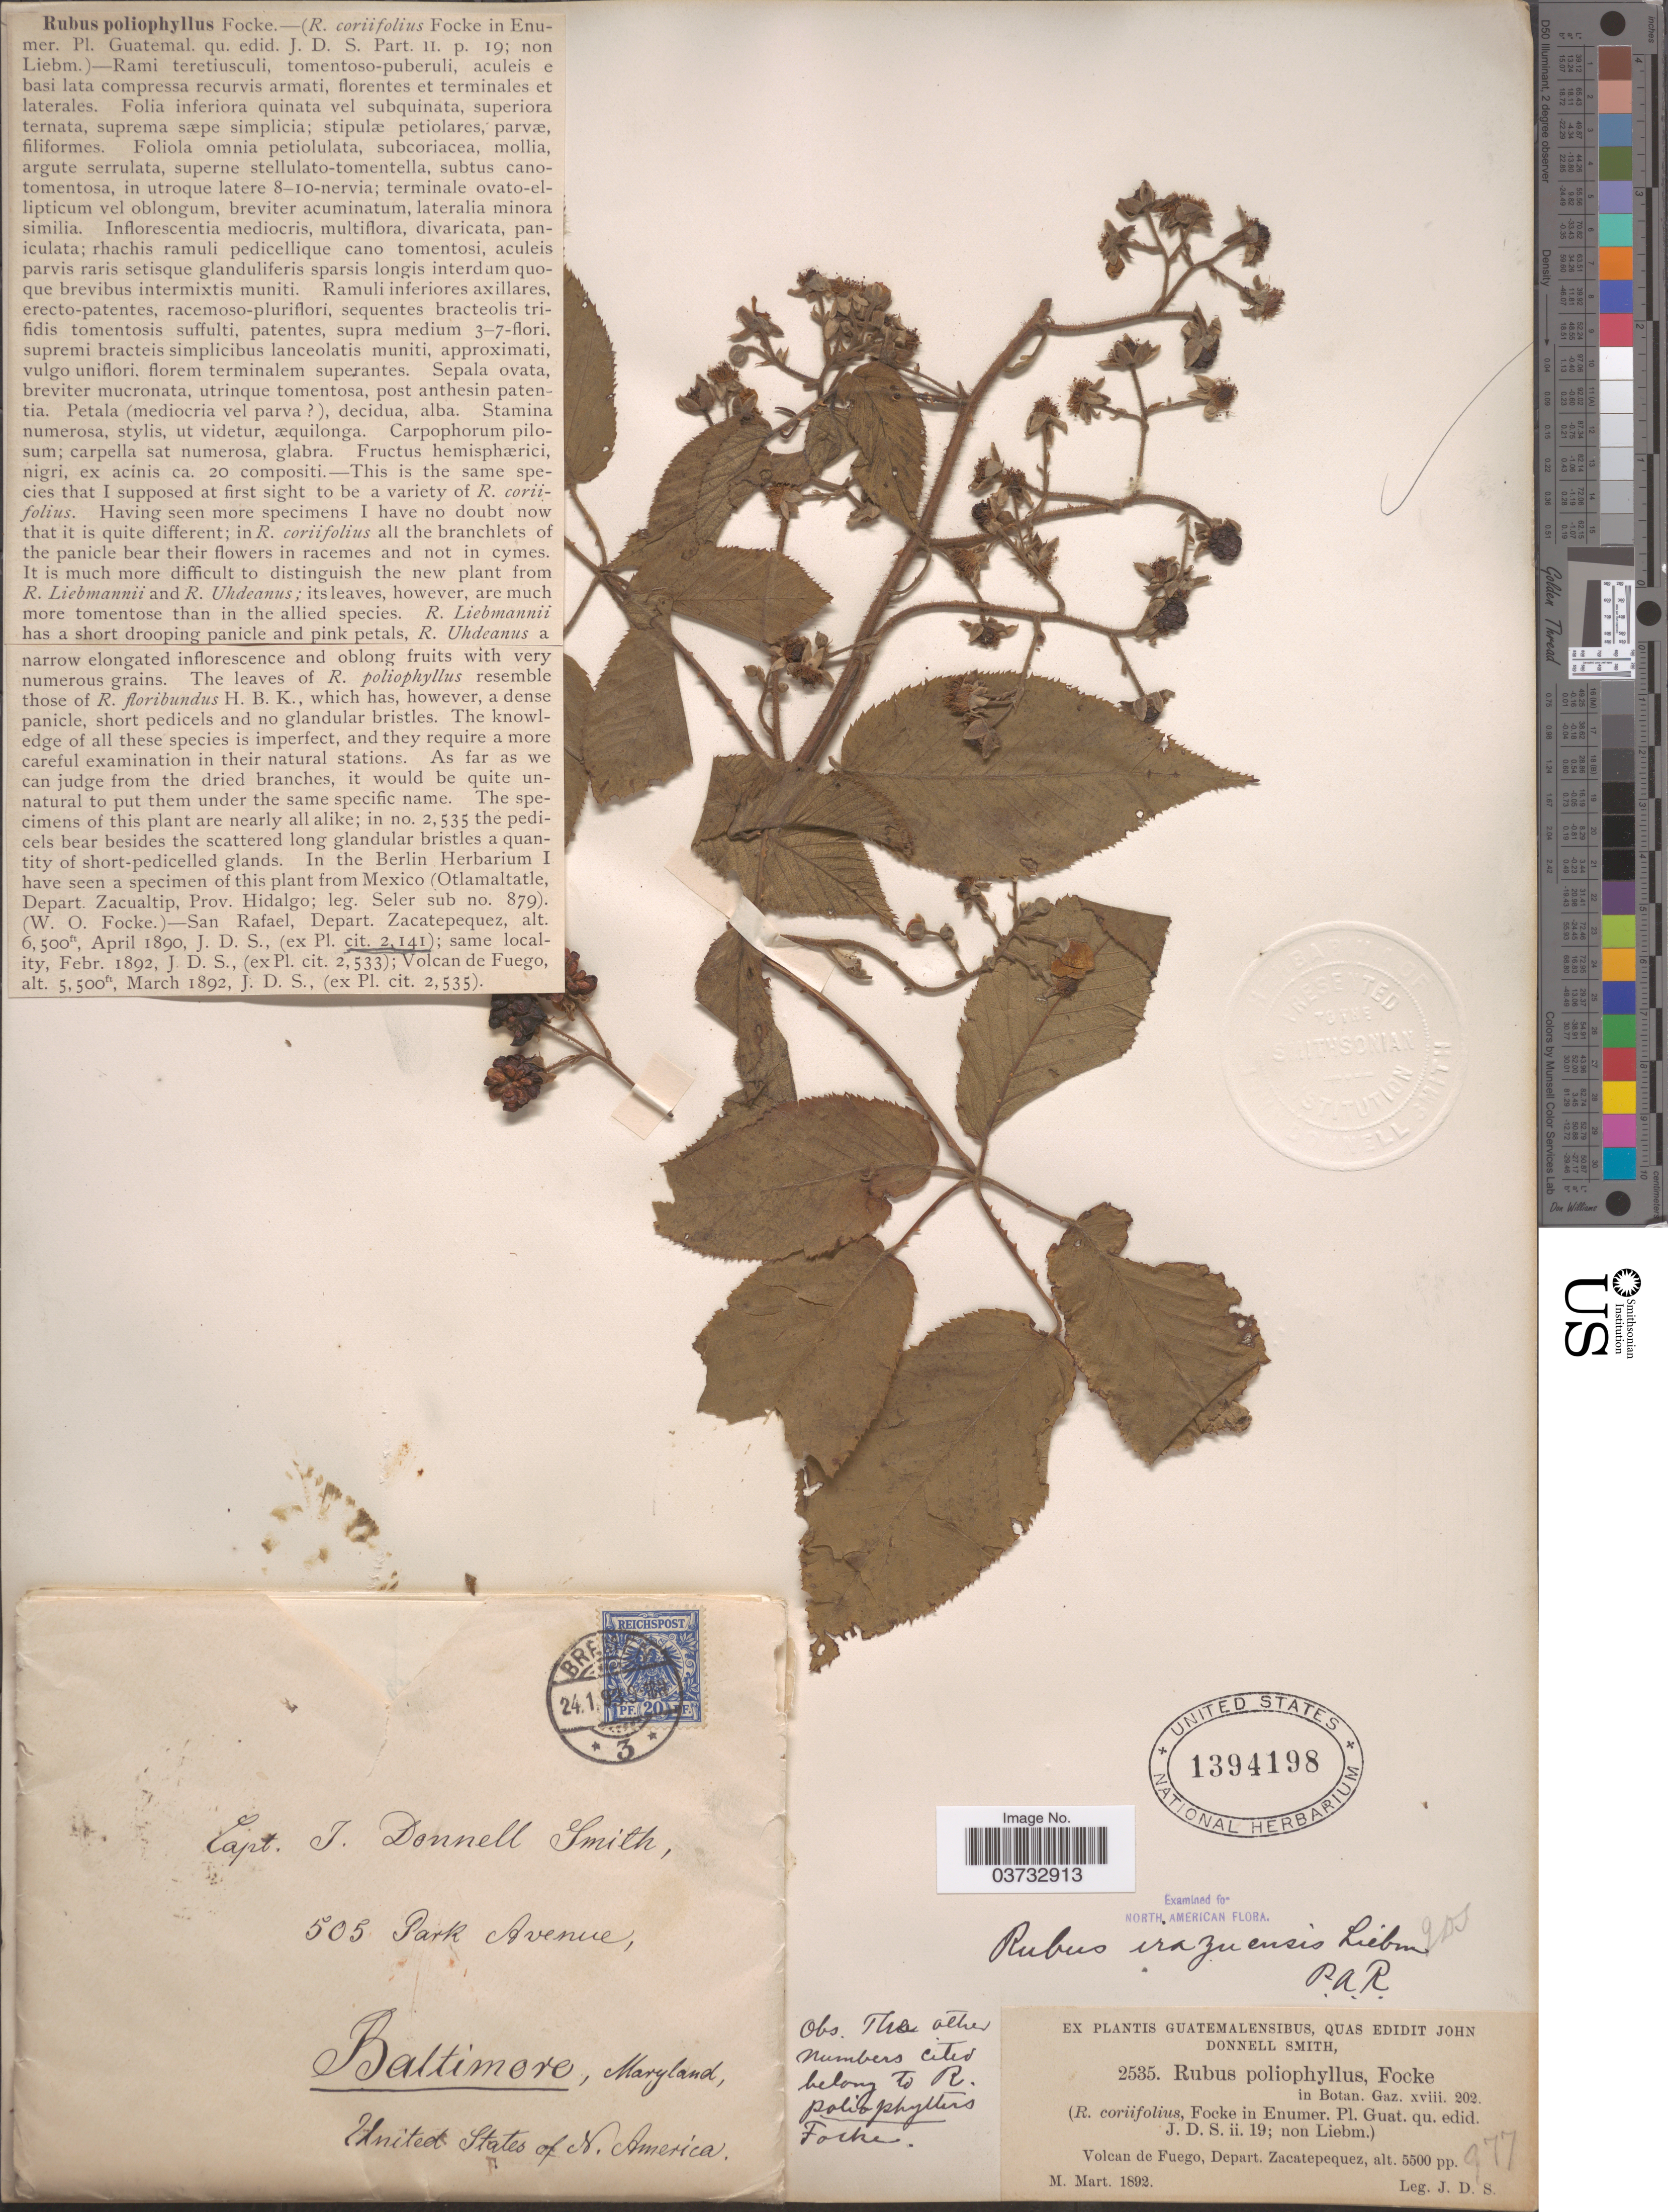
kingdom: Plantae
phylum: Tracheophyta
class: Magnoliopsida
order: Rosales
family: Rosaceae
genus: Rubus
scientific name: Rubus irasuensis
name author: Liebm.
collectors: J. Donnell Smith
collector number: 2535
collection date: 1892-03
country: Guatemala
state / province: Sacatepequez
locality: Volcan de Fuego, Depart. Zacatepequez.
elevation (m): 1676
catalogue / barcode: US 1394198